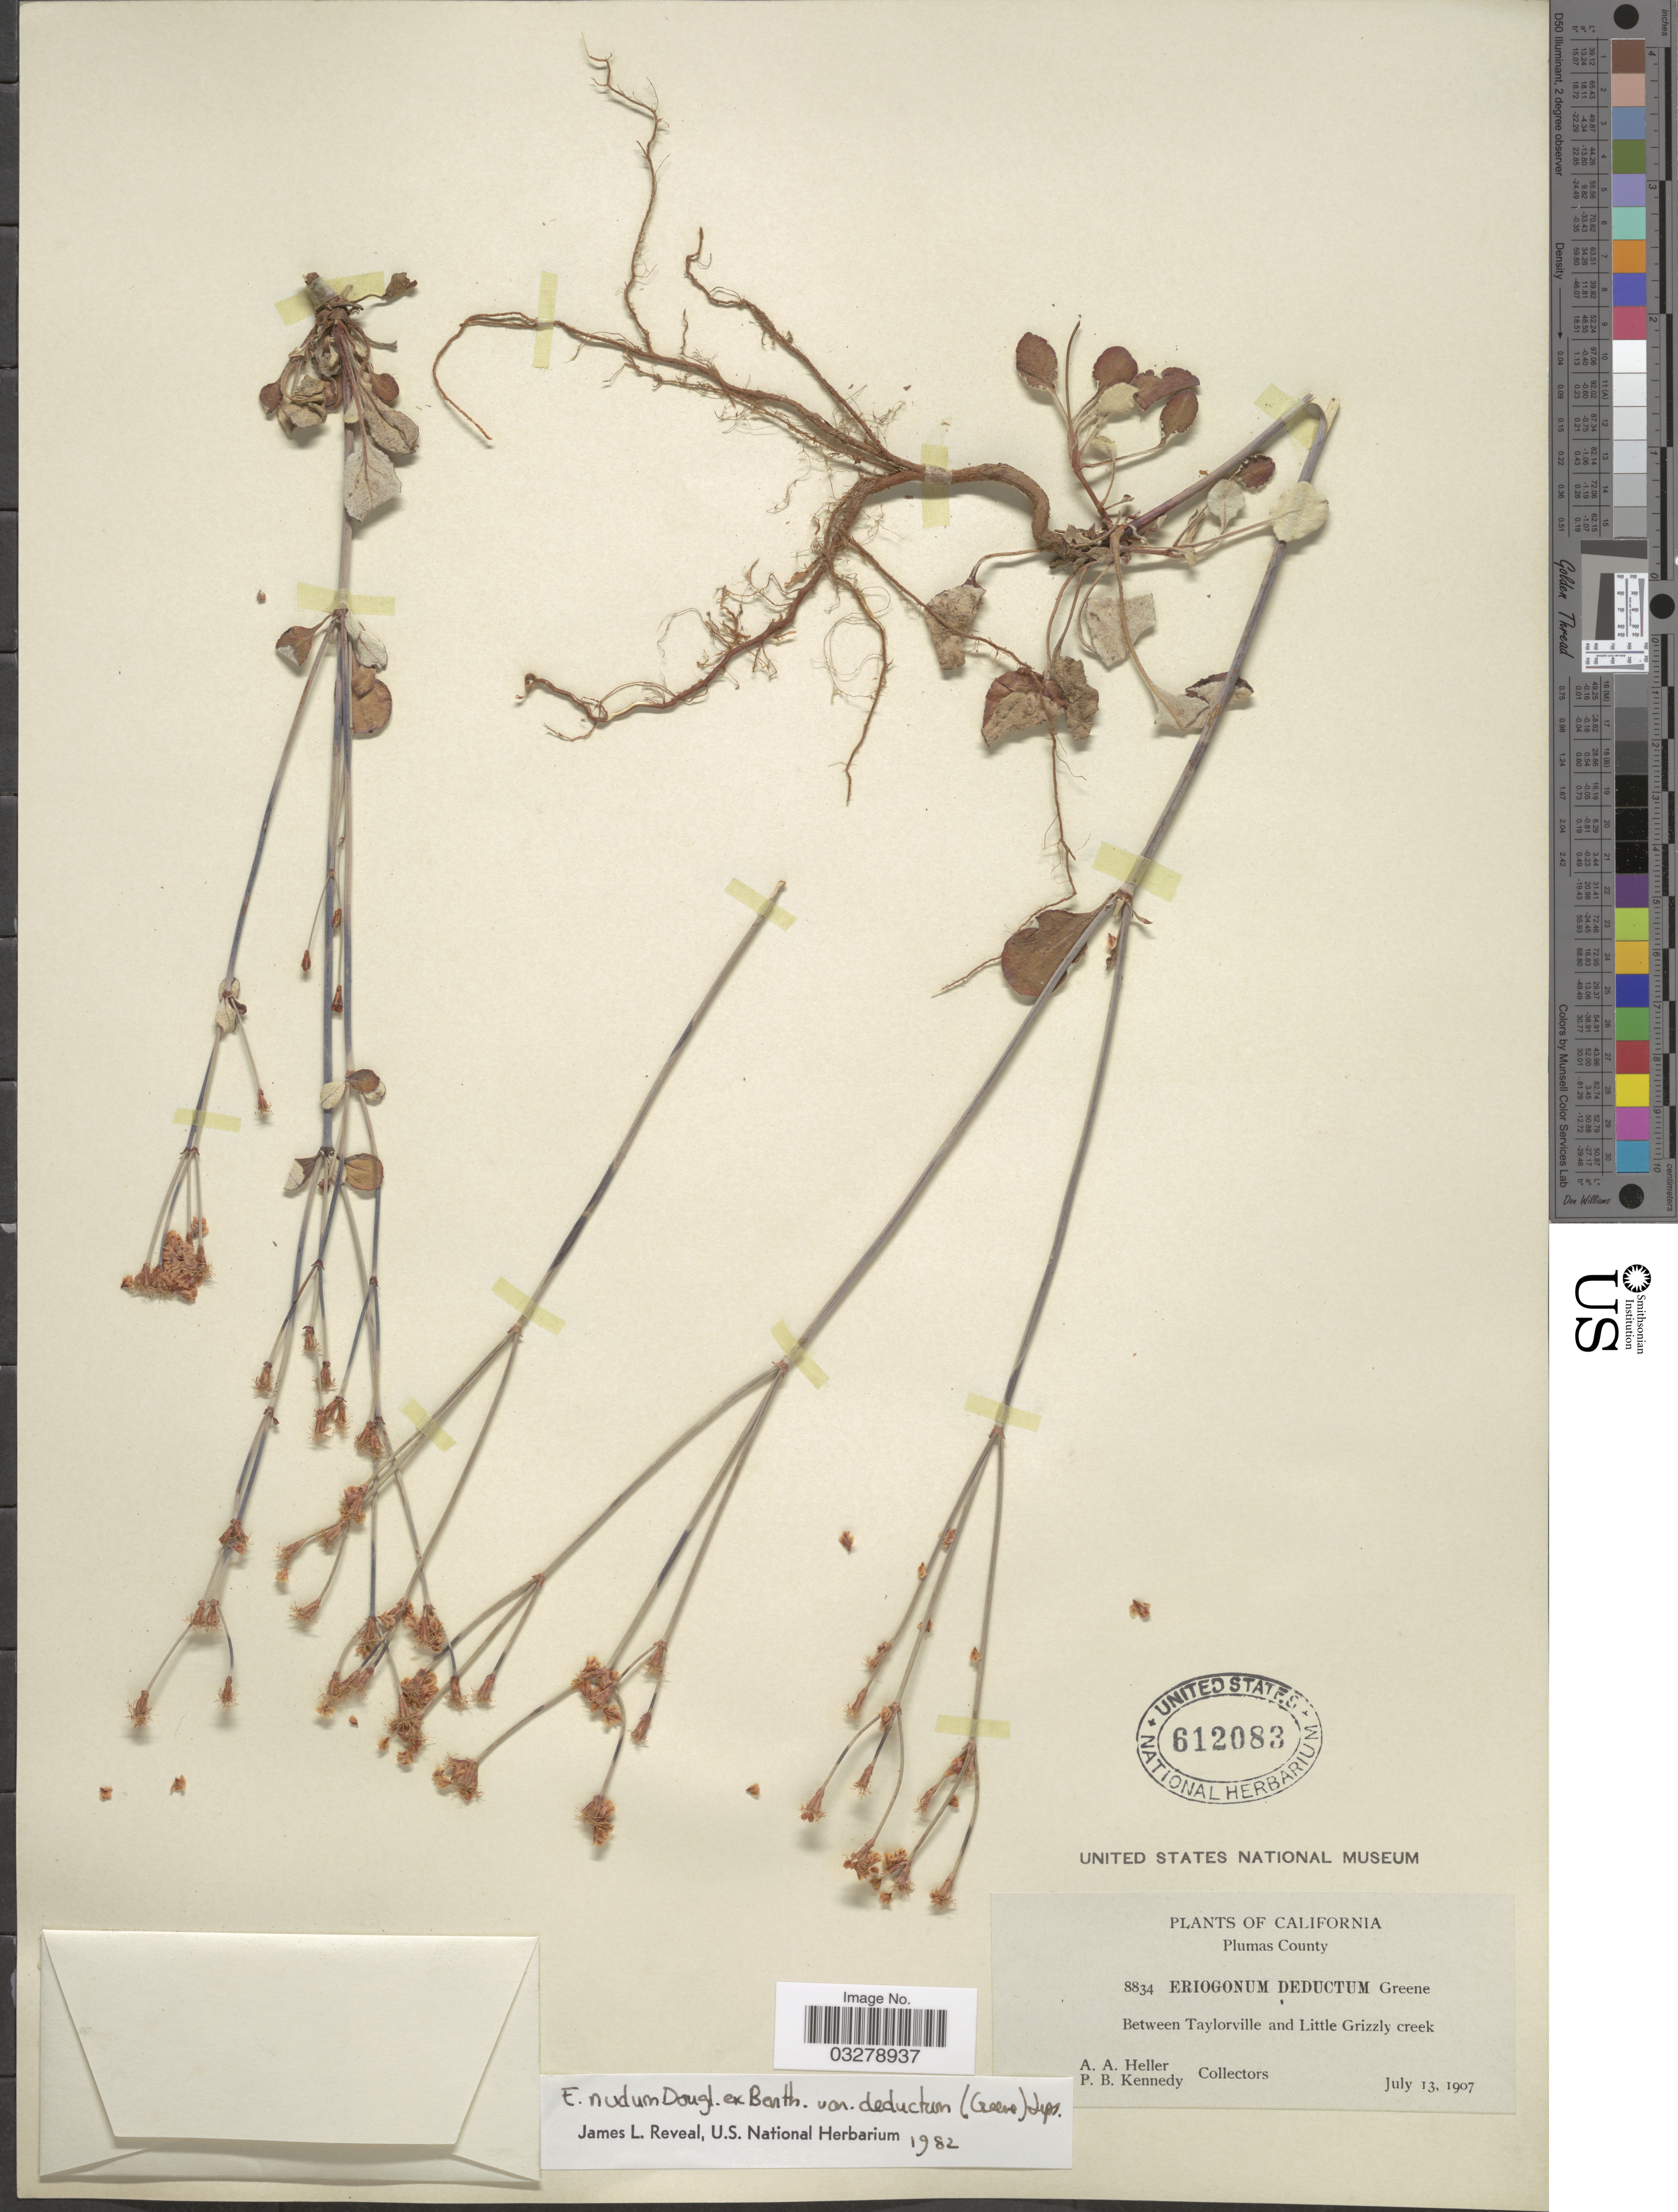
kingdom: Plantae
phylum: Tracheophyta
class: Magnoliopsida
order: Caryophyllales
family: Polygonaceae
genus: Eriogonum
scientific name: Eriogonum nudum var. deductum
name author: (Greene) Jeps.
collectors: A. A. Heller & P. B. Kennedy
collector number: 8834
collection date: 1907-07-13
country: United States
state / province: California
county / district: Plumas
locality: Plumas County, Between Taylorville and Little Grizzly Creek.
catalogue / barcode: US 612083